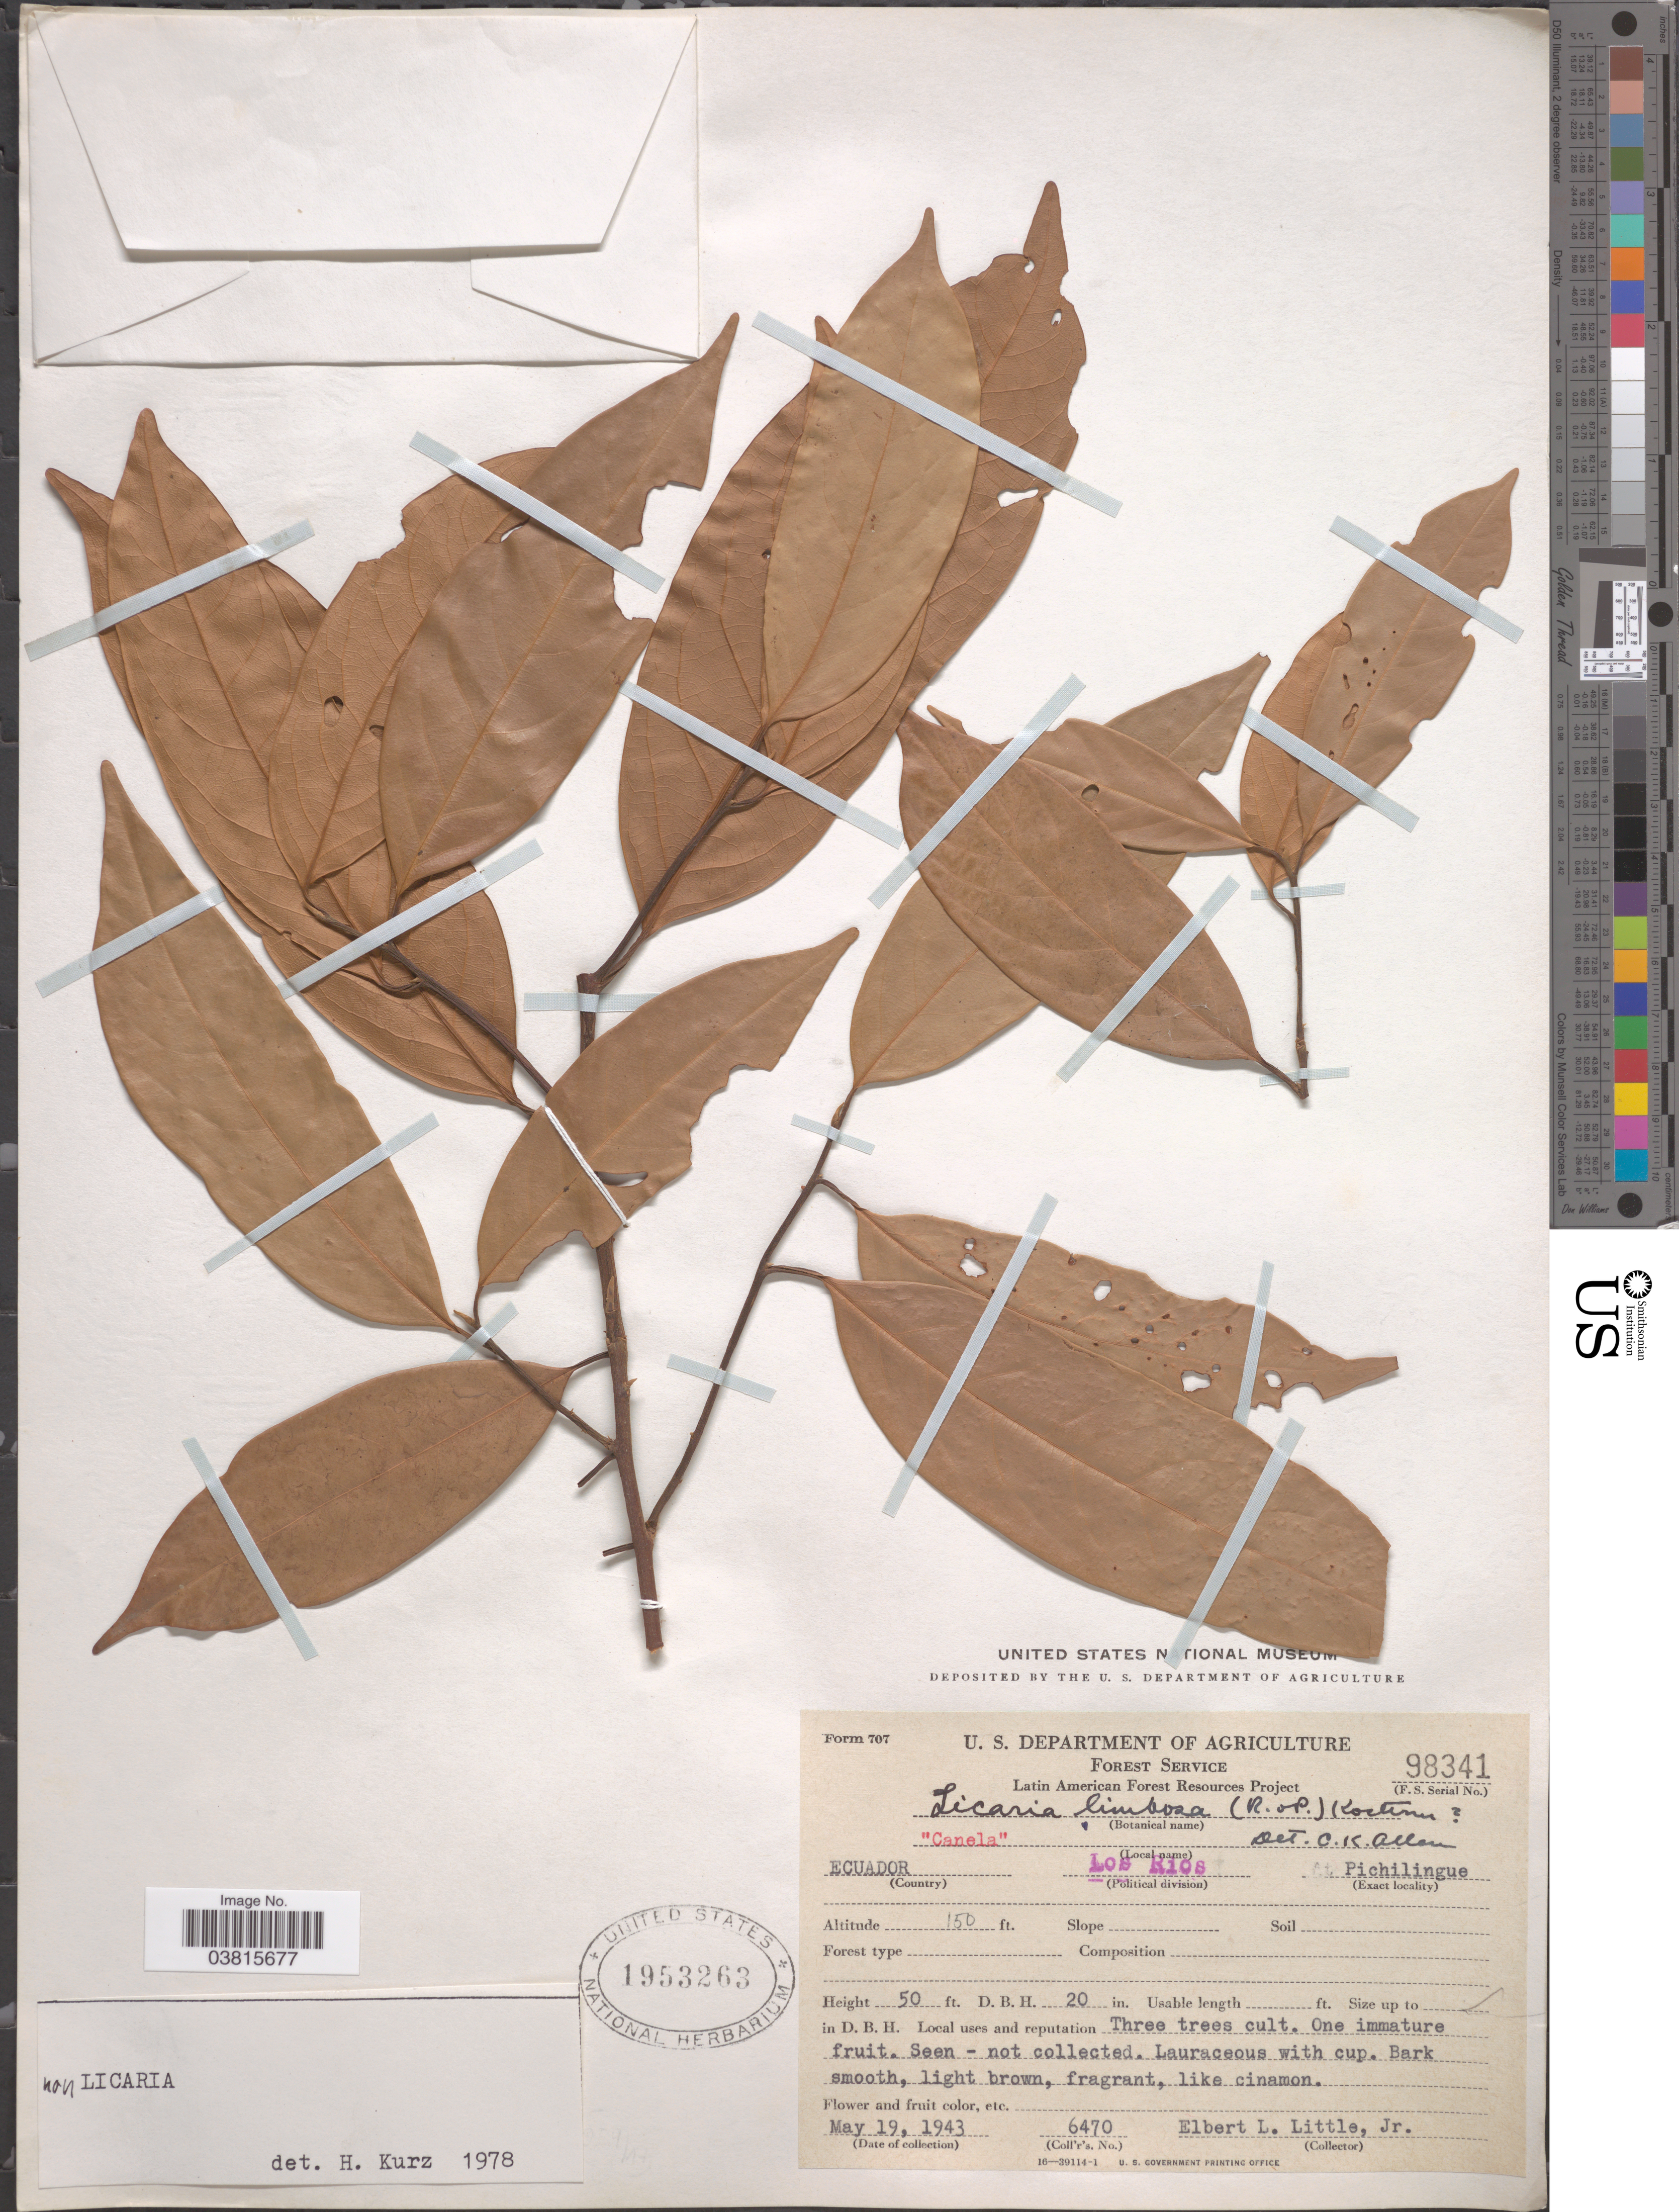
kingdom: Plantae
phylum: Tracheophyta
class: Magnoliopsida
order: Laurales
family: Lauraceae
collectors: E. L. Little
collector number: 6470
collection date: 1943-05-19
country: Ecuador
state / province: Los Ríos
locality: Pichilingue.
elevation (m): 46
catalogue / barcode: US 1953263